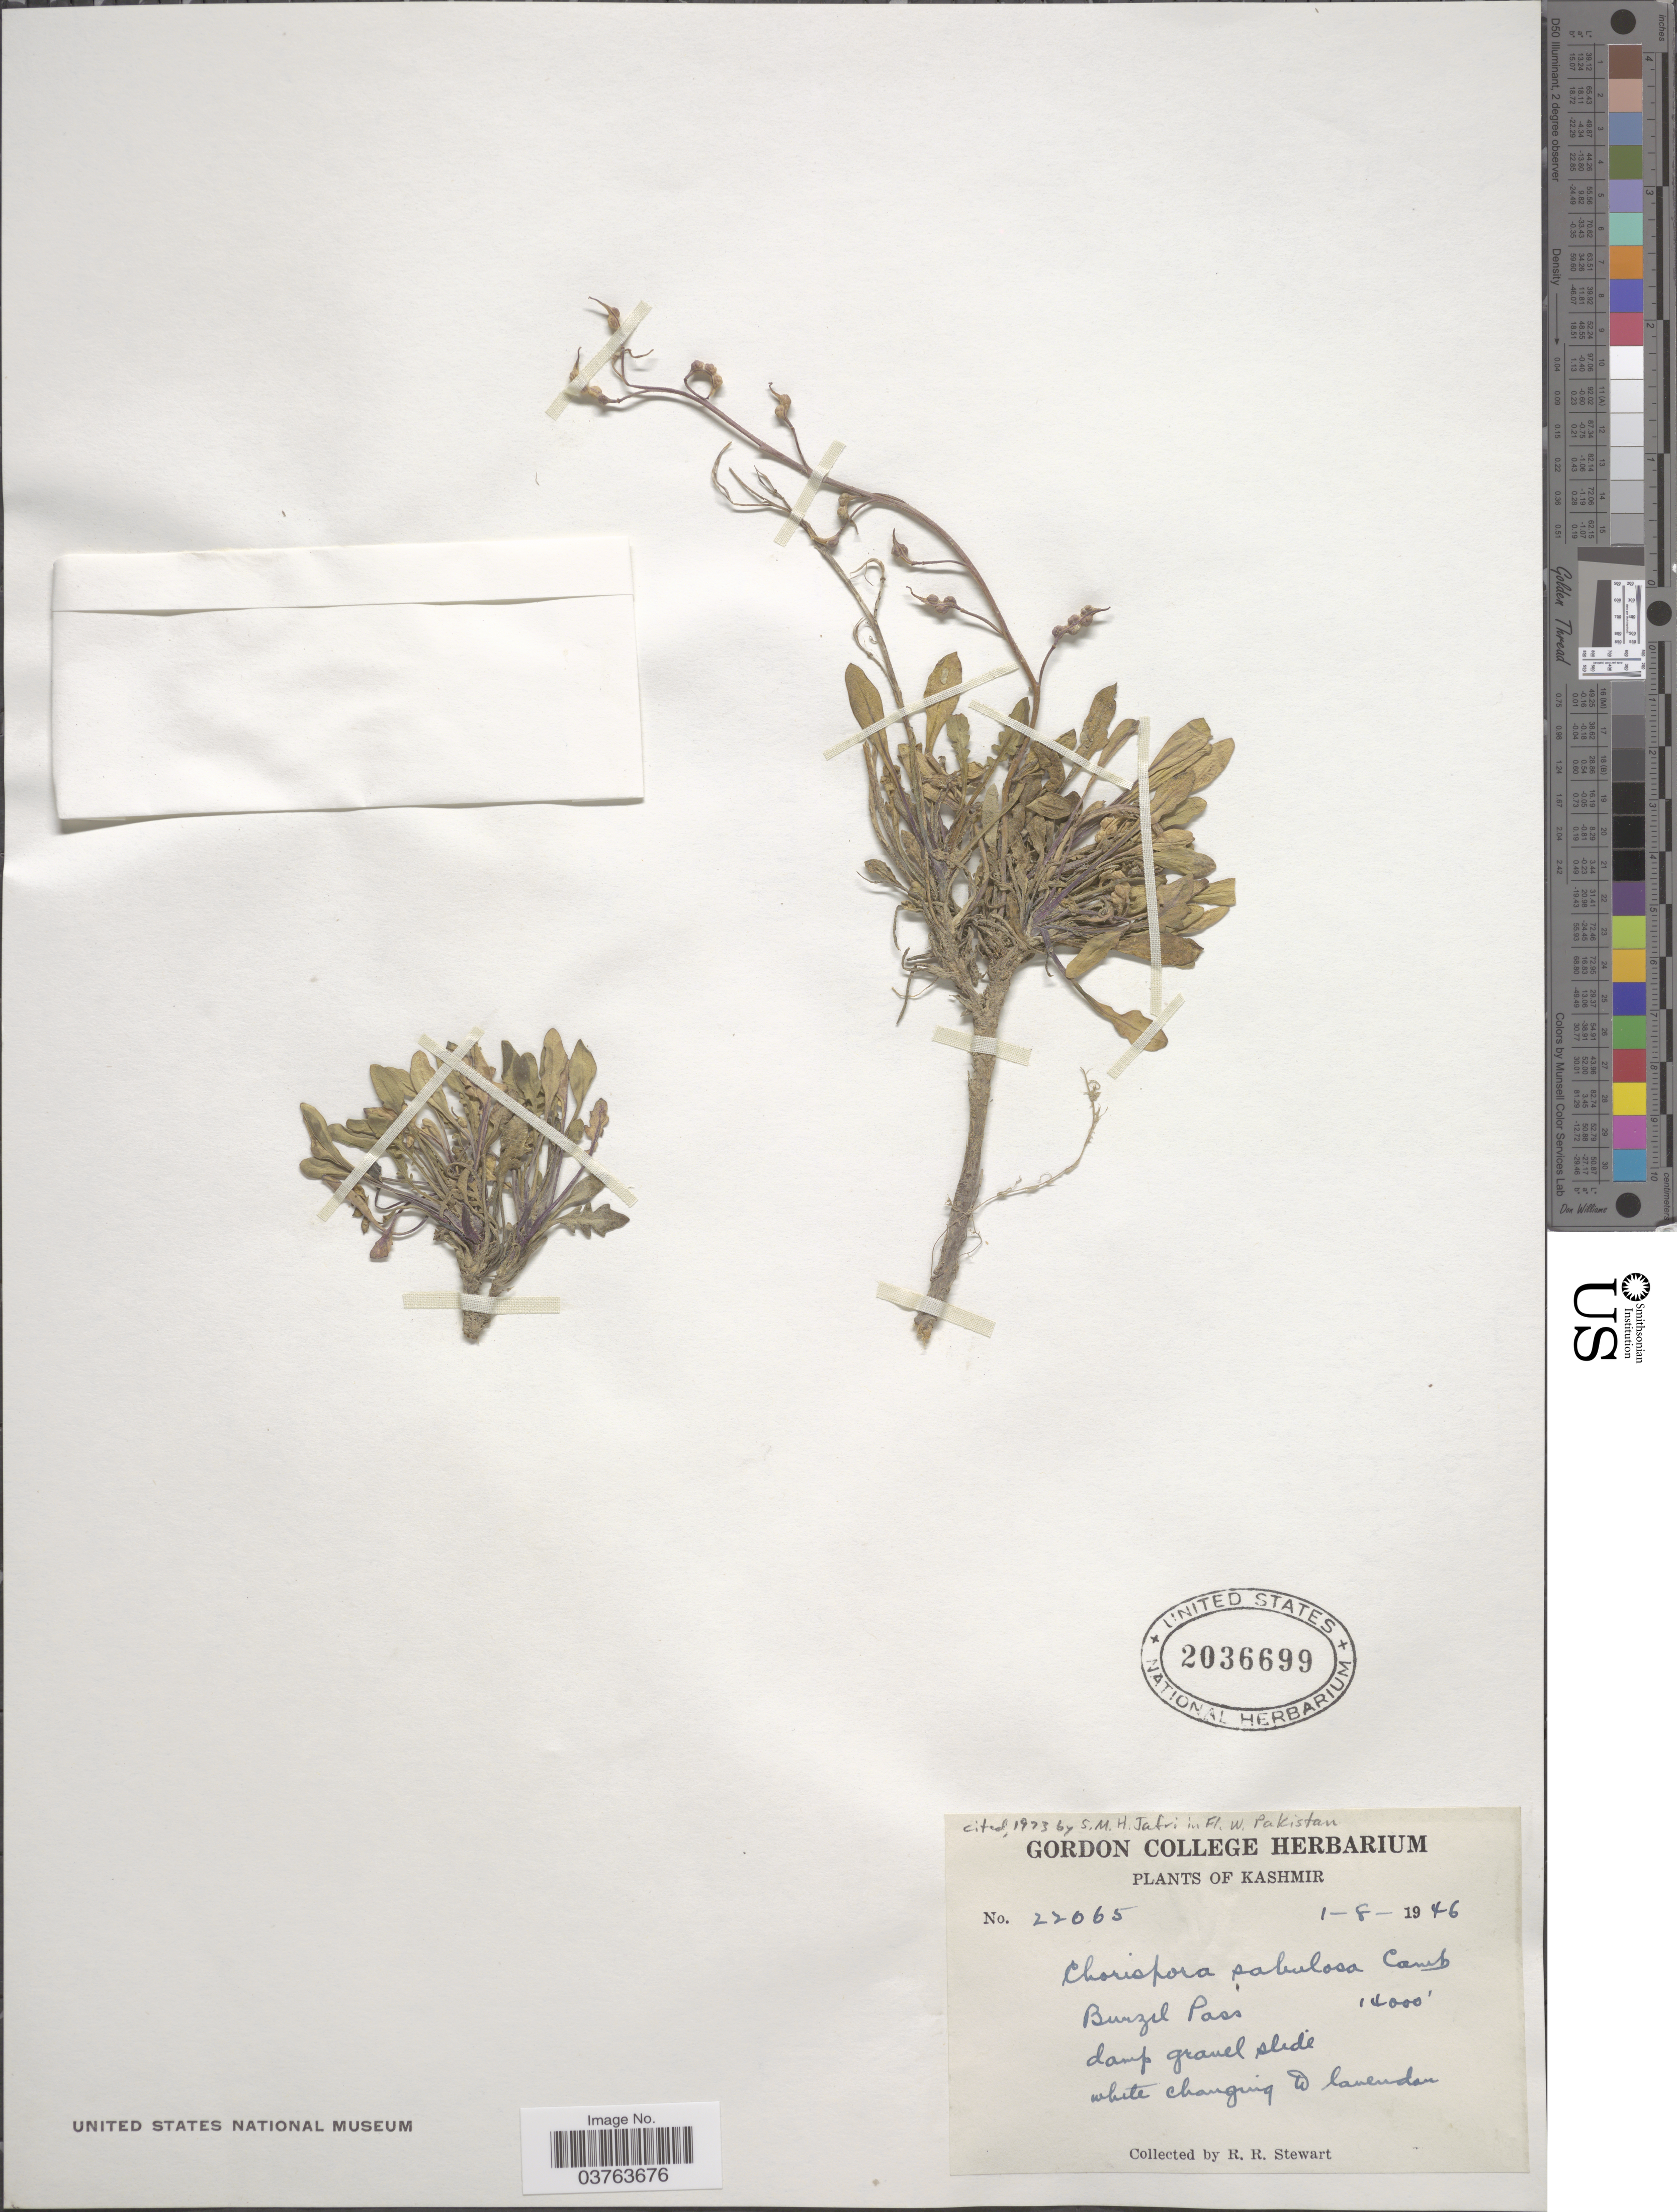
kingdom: Plantae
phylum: Tracheophyta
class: Magnoliopsida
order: Brassicales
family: Brassicaceae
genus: Chorispora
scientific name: Chorispora sabulosa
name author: Cambess.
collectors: R. Stewart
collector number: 22065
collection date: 1946-08-01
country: India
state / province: Jammu and Kashmir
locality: Kashmir. Burzel Pass.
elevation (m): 4267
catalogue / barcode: US 2036699